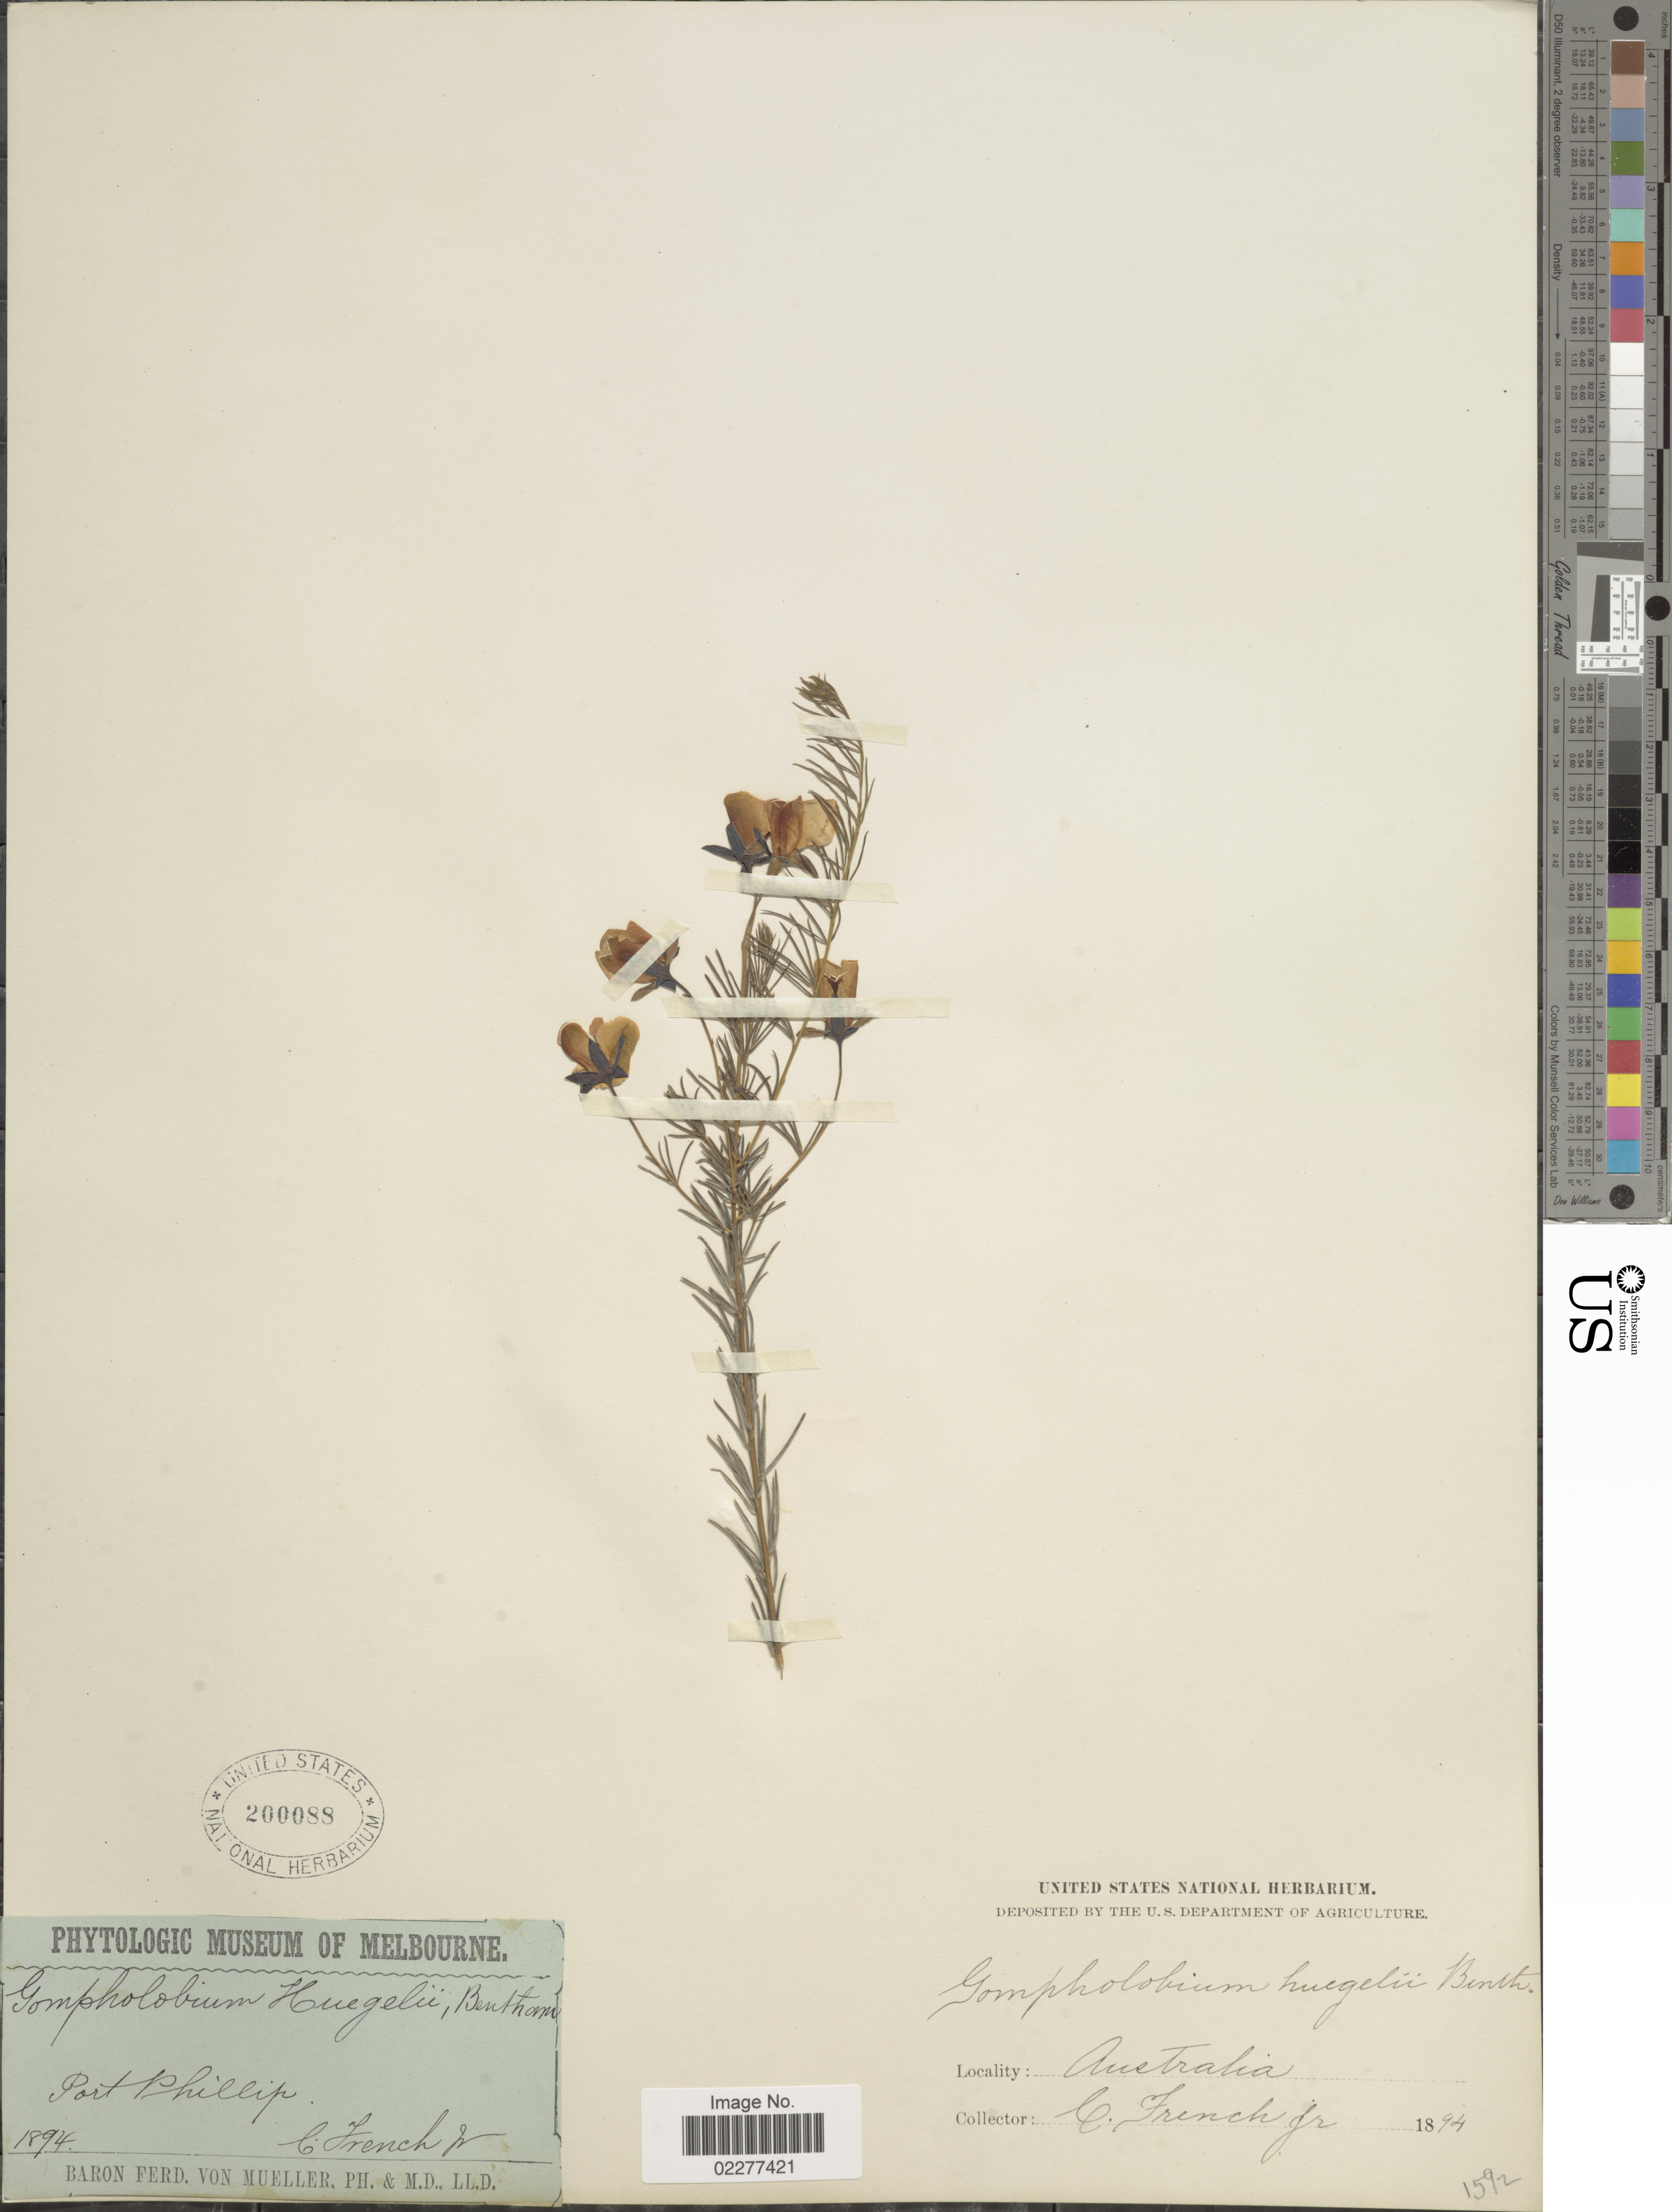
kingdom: Plantae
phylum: Tracheophyta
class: Magnoliopsida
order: Fabales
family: Fabaceae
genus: Gompholobium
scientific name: Gompholobium huegelii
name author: Benth.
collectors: C. French Jr.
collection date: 1894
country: Australia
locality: Port Phillip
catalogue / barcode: US 200088